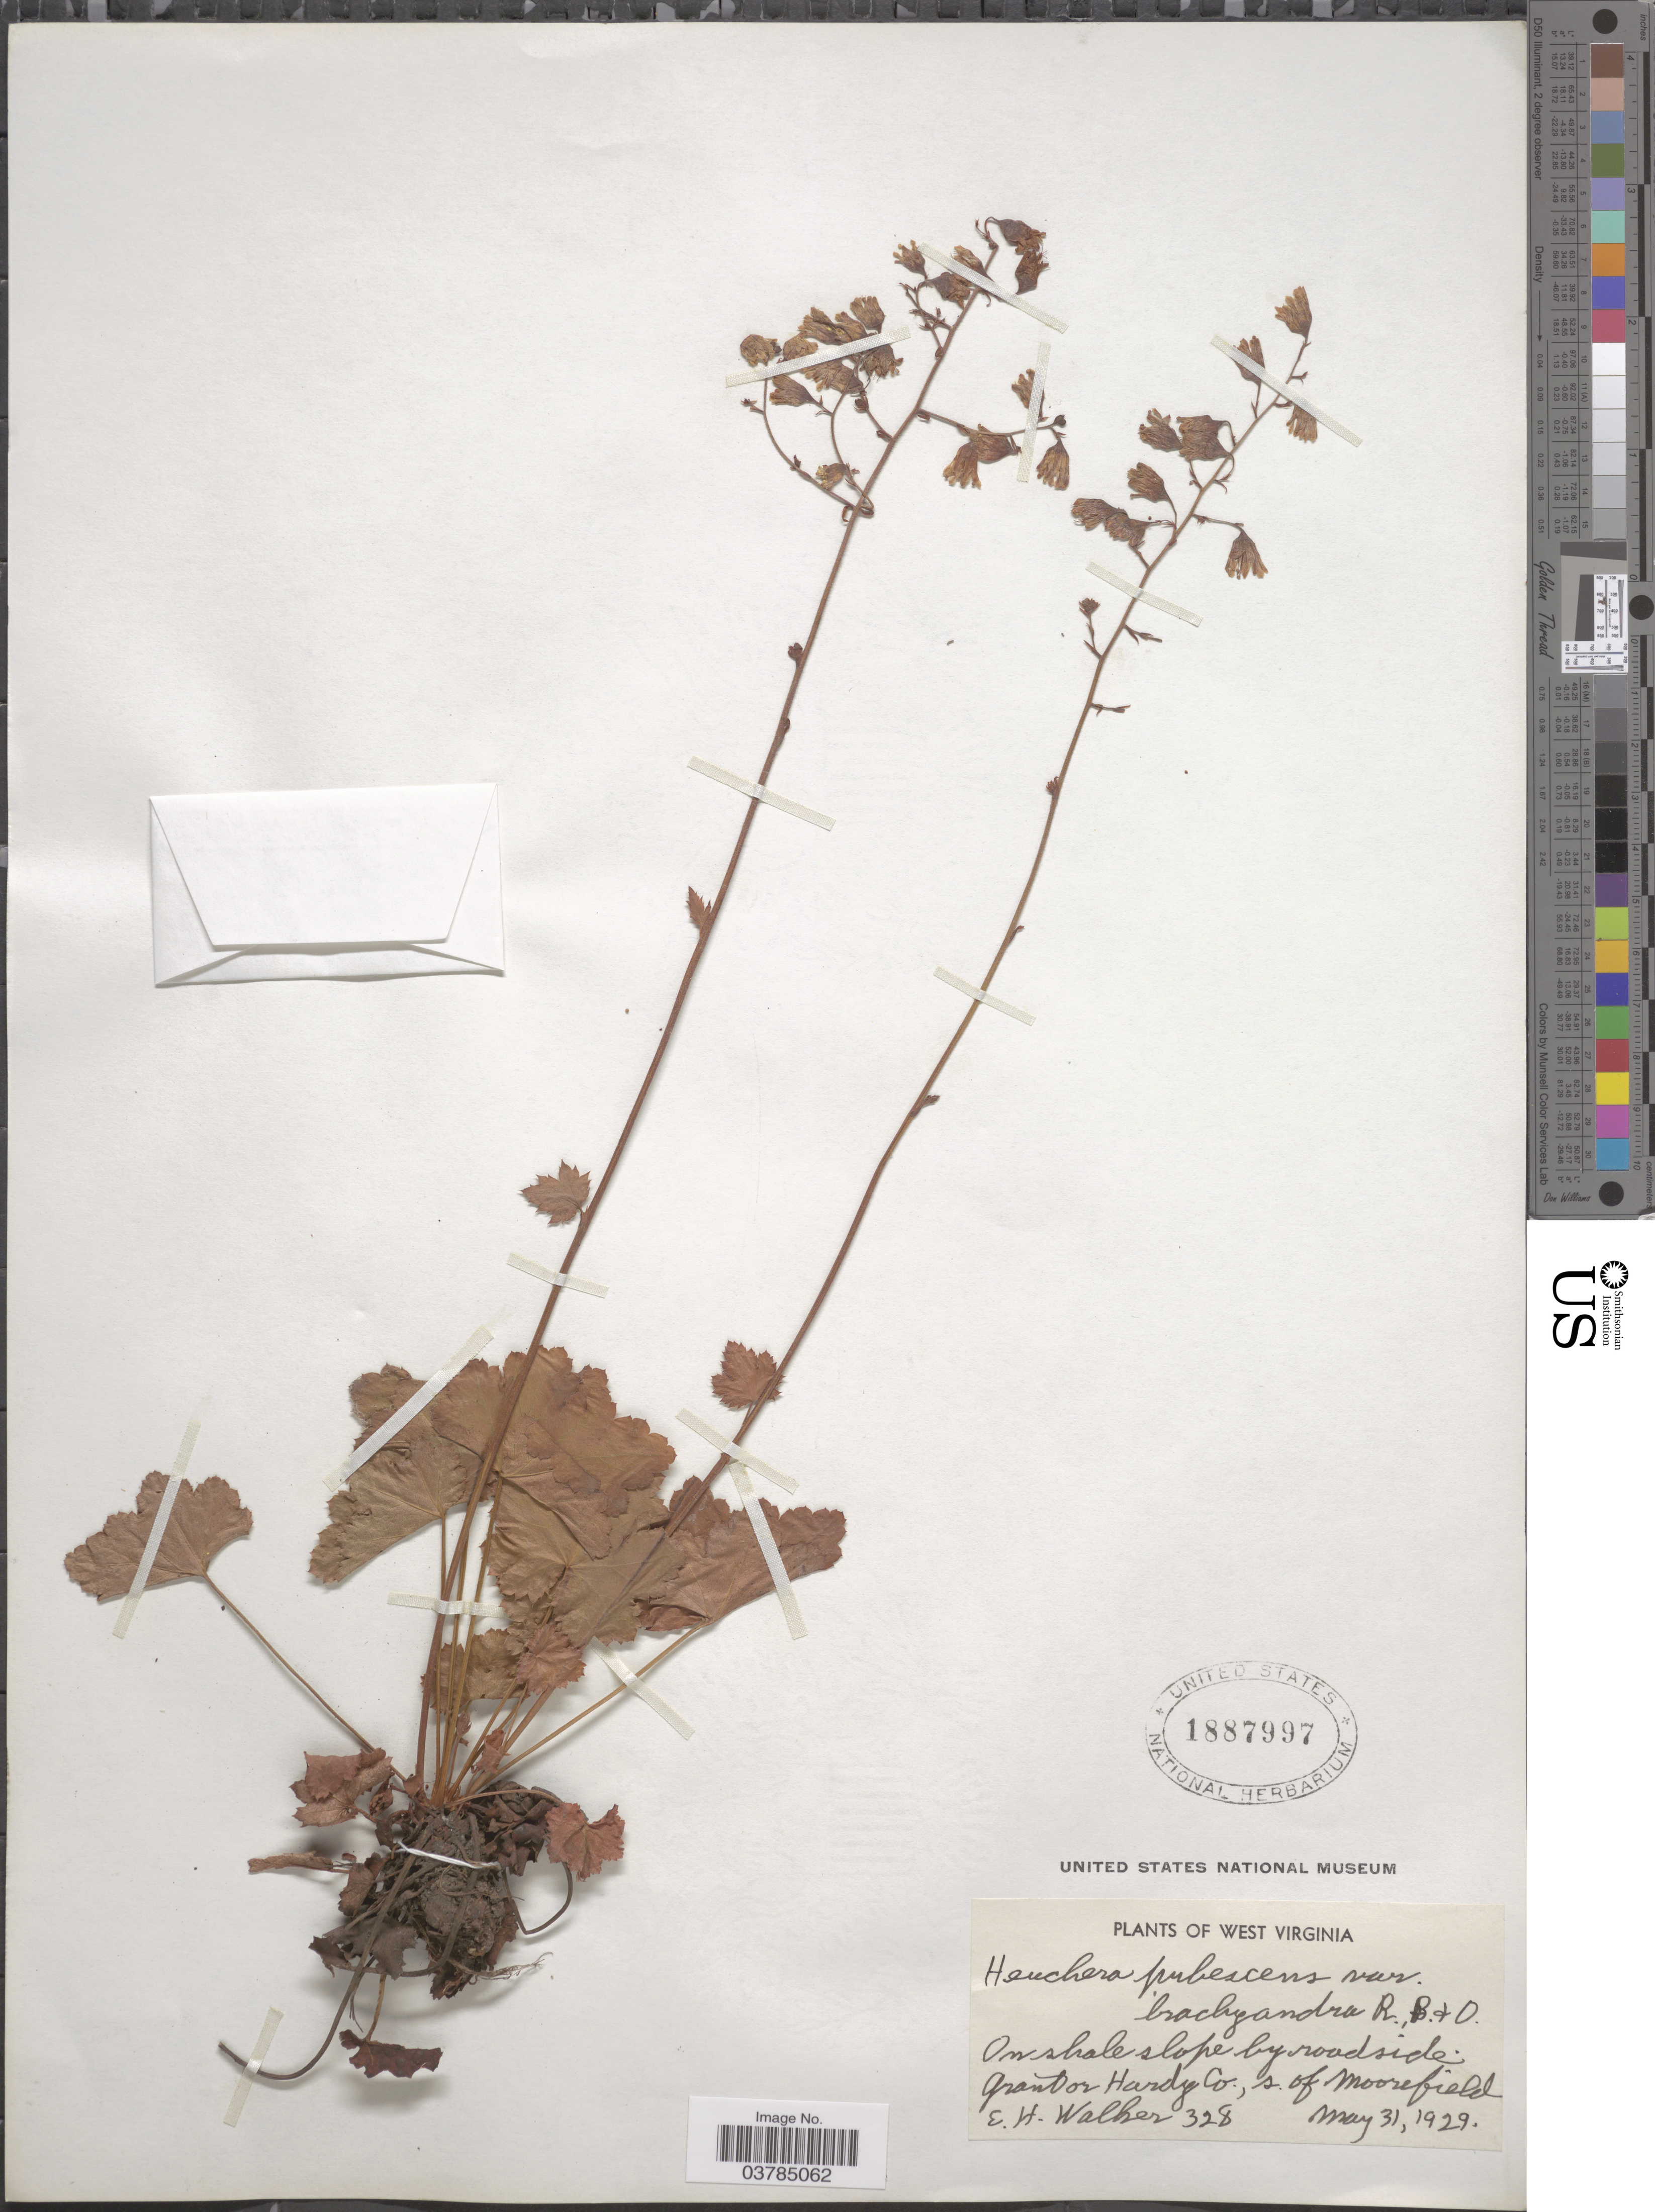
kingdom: Plantae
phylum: Tracheophyta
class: Magnoliopsida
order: Saxifragales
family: Saxifragaceae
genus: Heuchera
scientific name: Heuchera pubescens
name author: Pursh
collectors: E. H. Walker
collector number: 328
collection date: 1929-05-31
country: United States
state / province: West Virginia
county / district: Hardy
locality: On shale slope by roadside. Grant or Hardy Co., s. of Moorefield.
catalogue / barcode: US 1887997